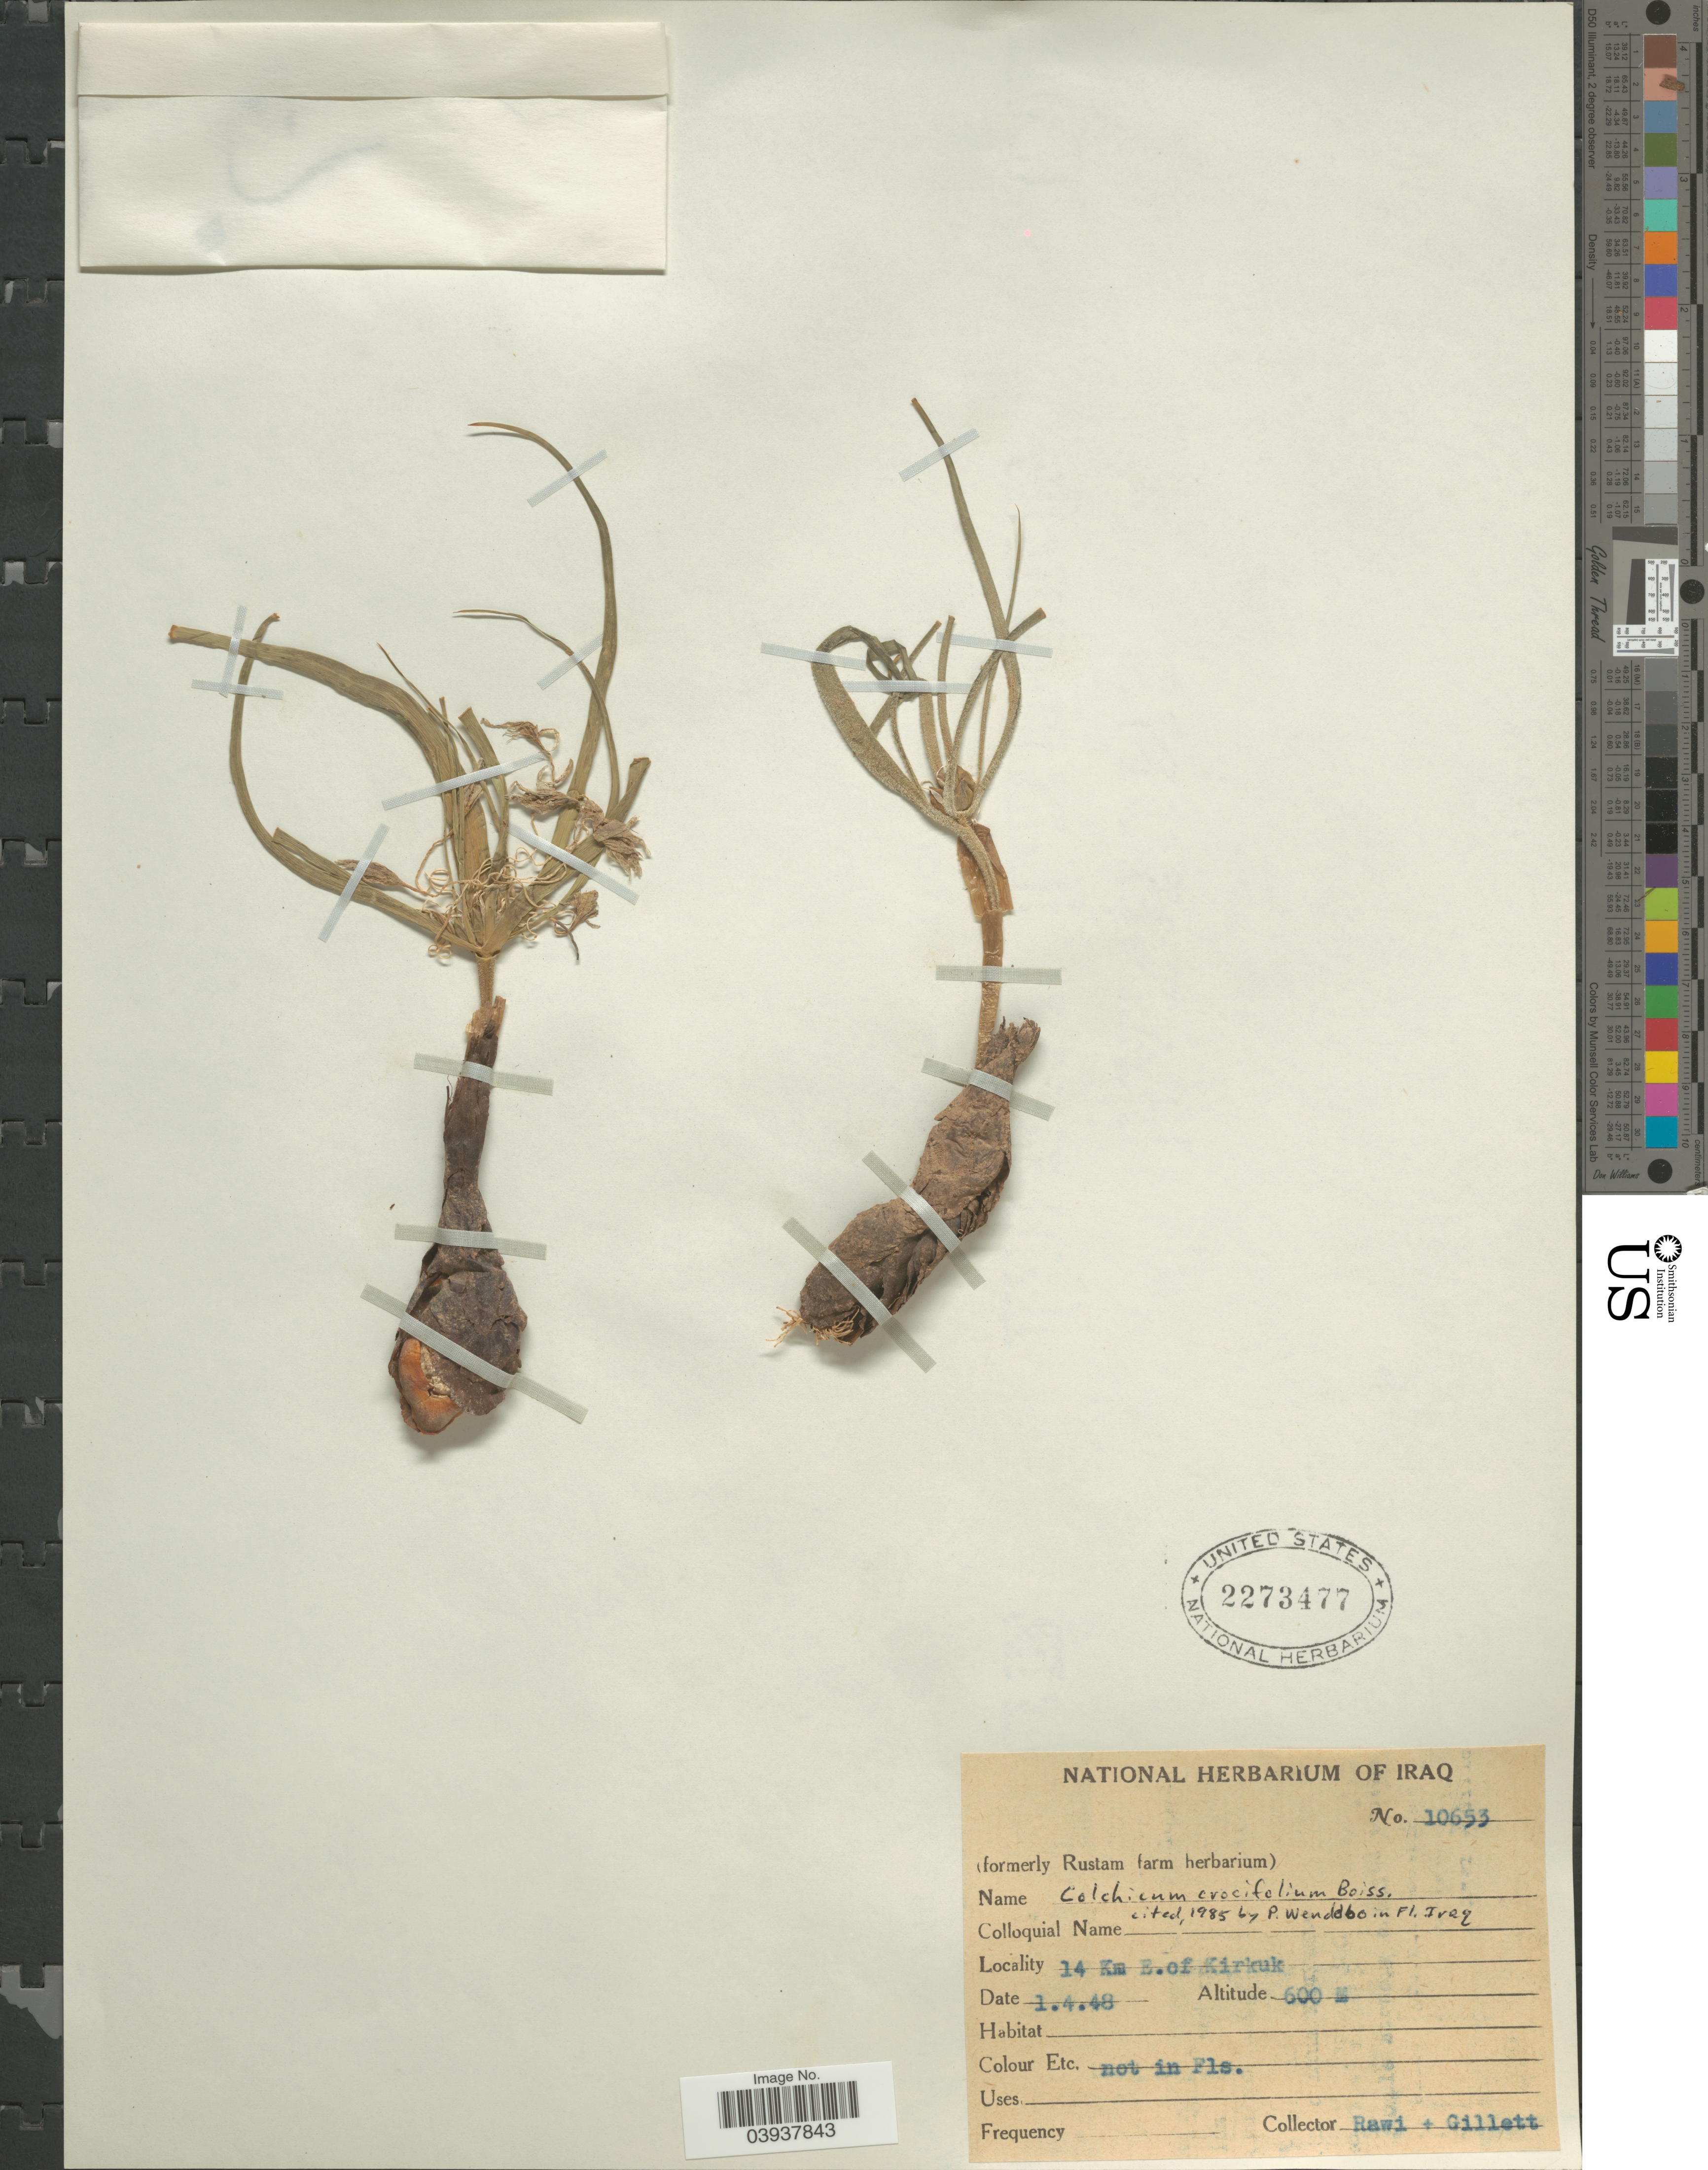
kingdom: Plantae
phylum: Tracheophyta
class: Liliopsida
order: Liliales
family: Colchicaceae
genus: Colchicum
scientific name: Colchicum crocifolium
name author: Boiss.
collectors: -. Rawi & Gillett, --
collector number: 10653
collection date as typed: Transcribed d/m/y: 1/4/48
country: Iraq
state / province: Kirkūk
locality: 14 Km. E. of Kirkuk.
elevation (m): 600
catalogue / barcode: US 2273477